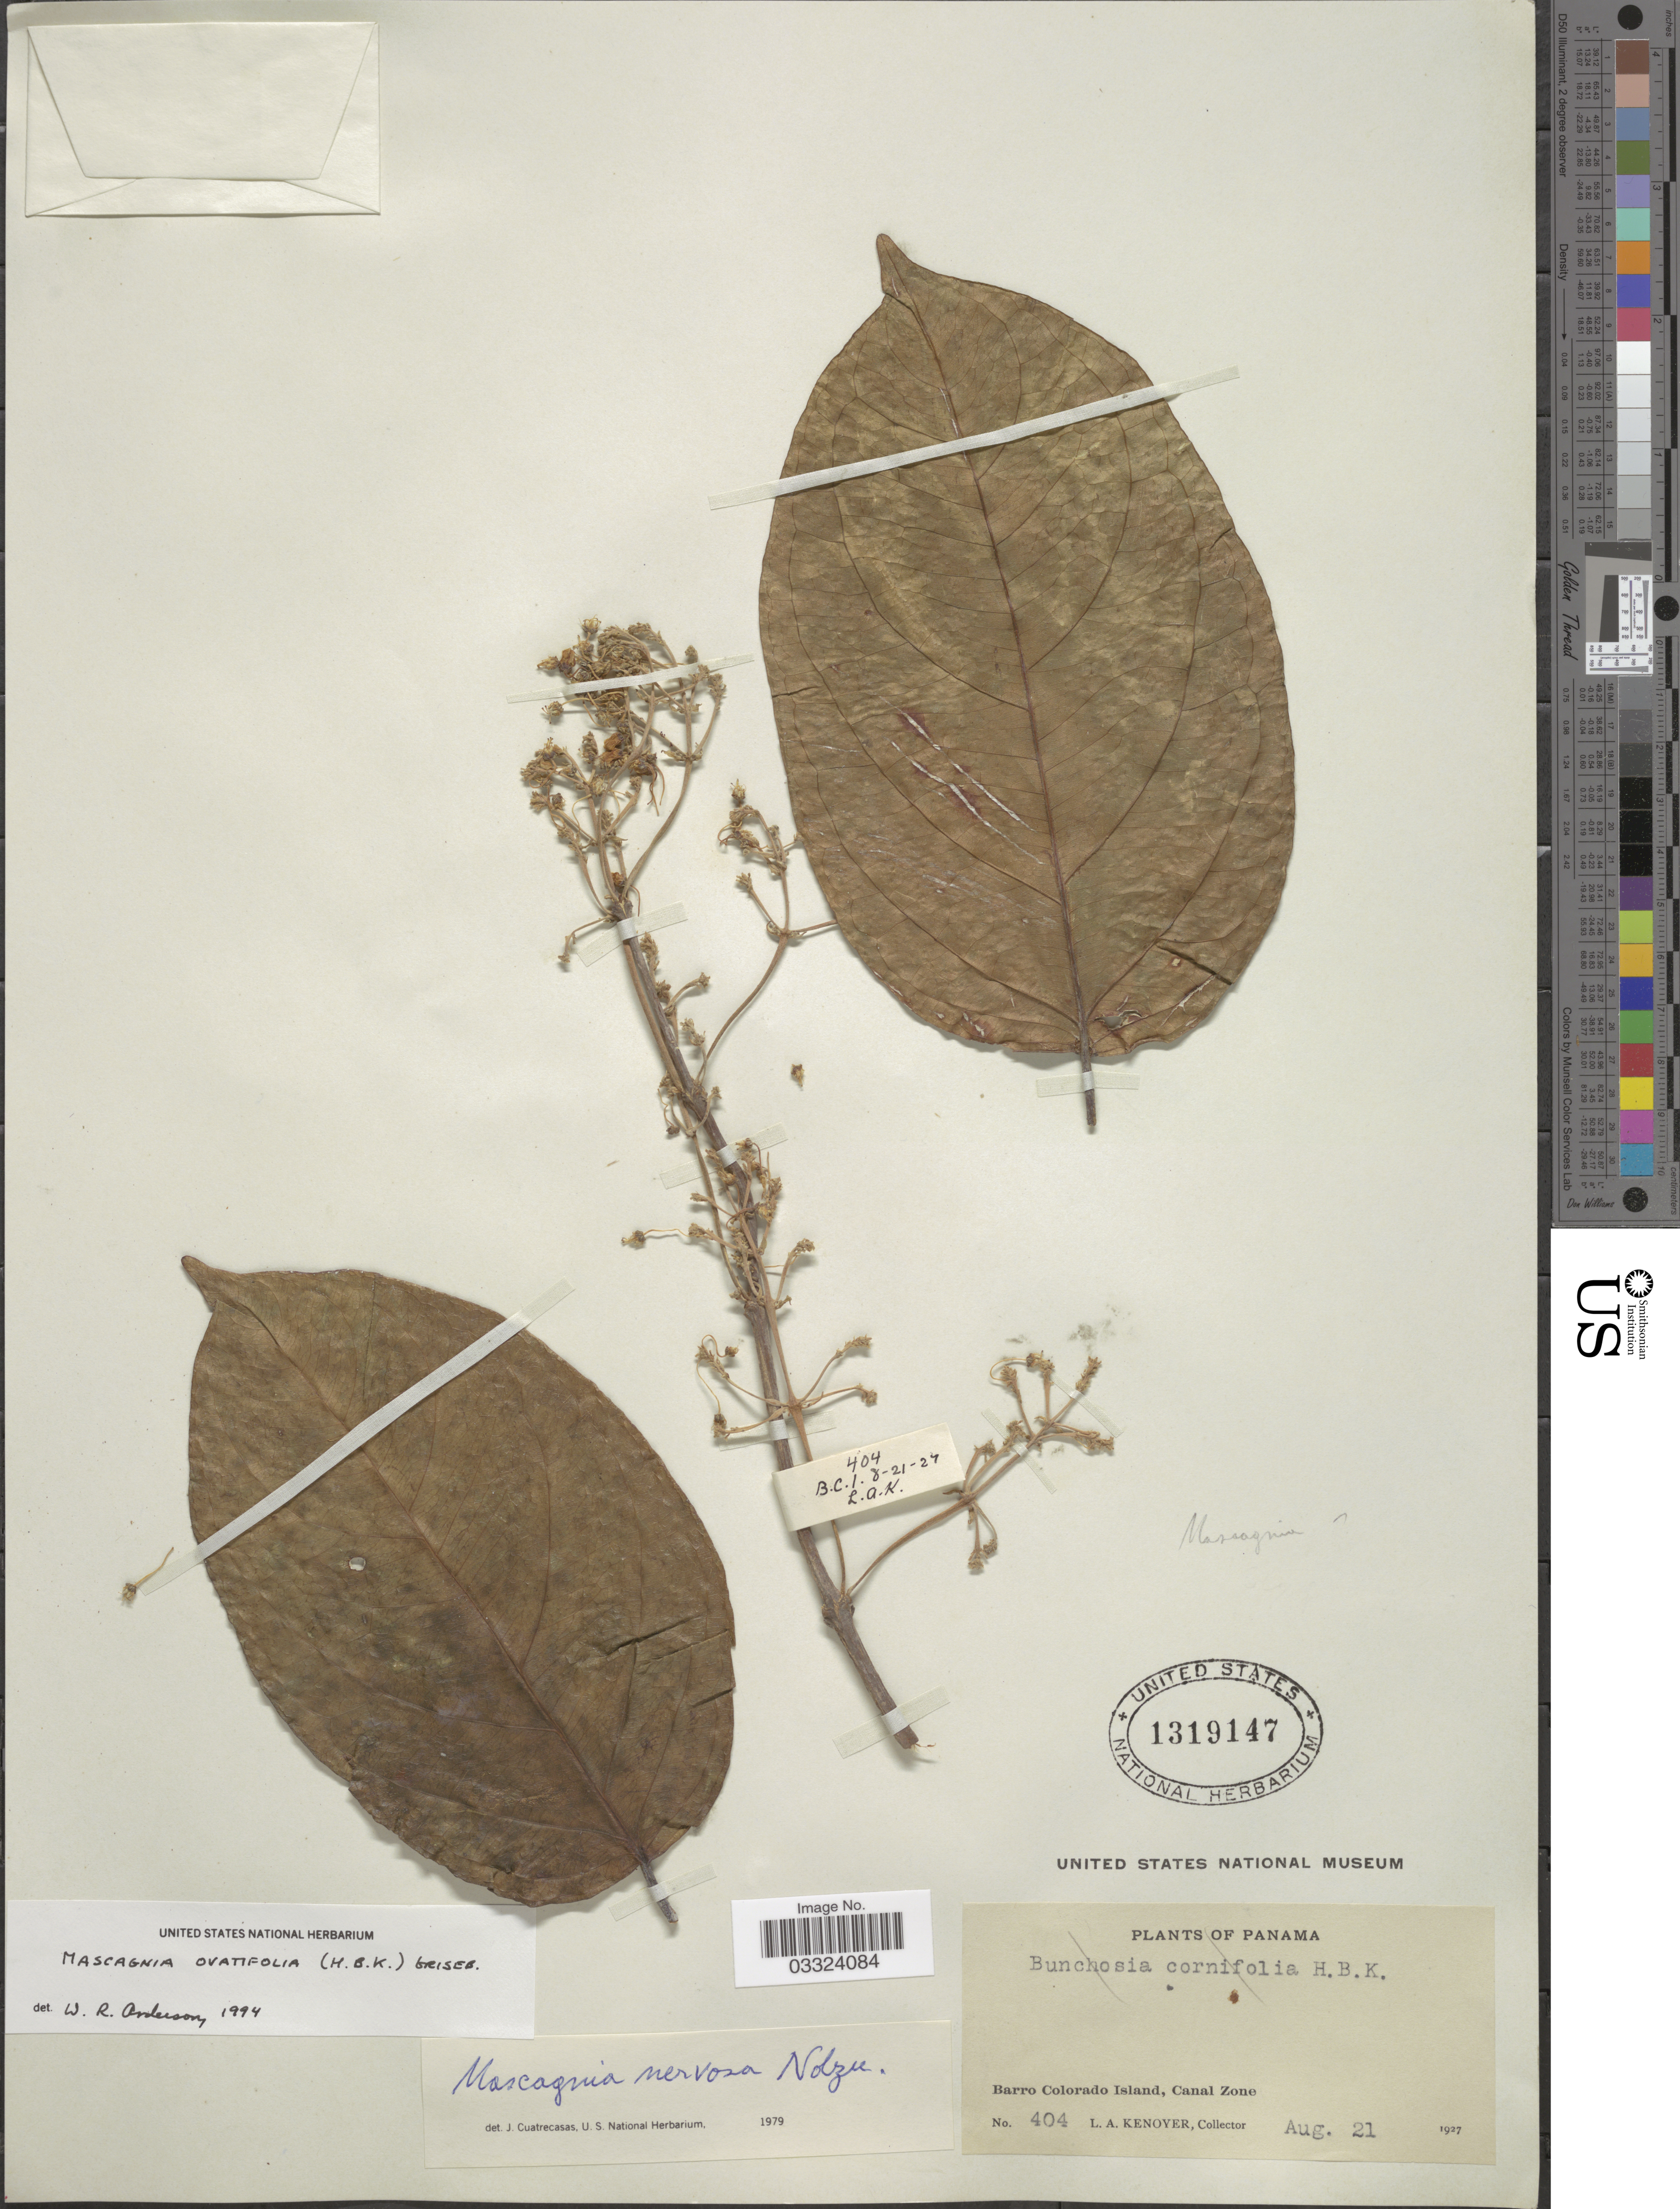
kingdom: Plantae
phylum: Tracheophyta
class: Magnoliopsida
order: Malpighiales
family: Malpighiaceae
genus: Mascagnia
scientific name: Mascagnia ovatifolia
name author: (Kunth) Griseb.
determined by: Anderson, W. R., (MICH), University of Michigan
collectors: L. A. Kenoyer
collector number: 404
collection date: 1927-08-21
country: Panama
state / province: Panamá Oeste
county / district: Canal Zone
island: Barro Colorado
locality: Barro Colorado Island, Canal Zone.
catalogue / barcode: US 1319147